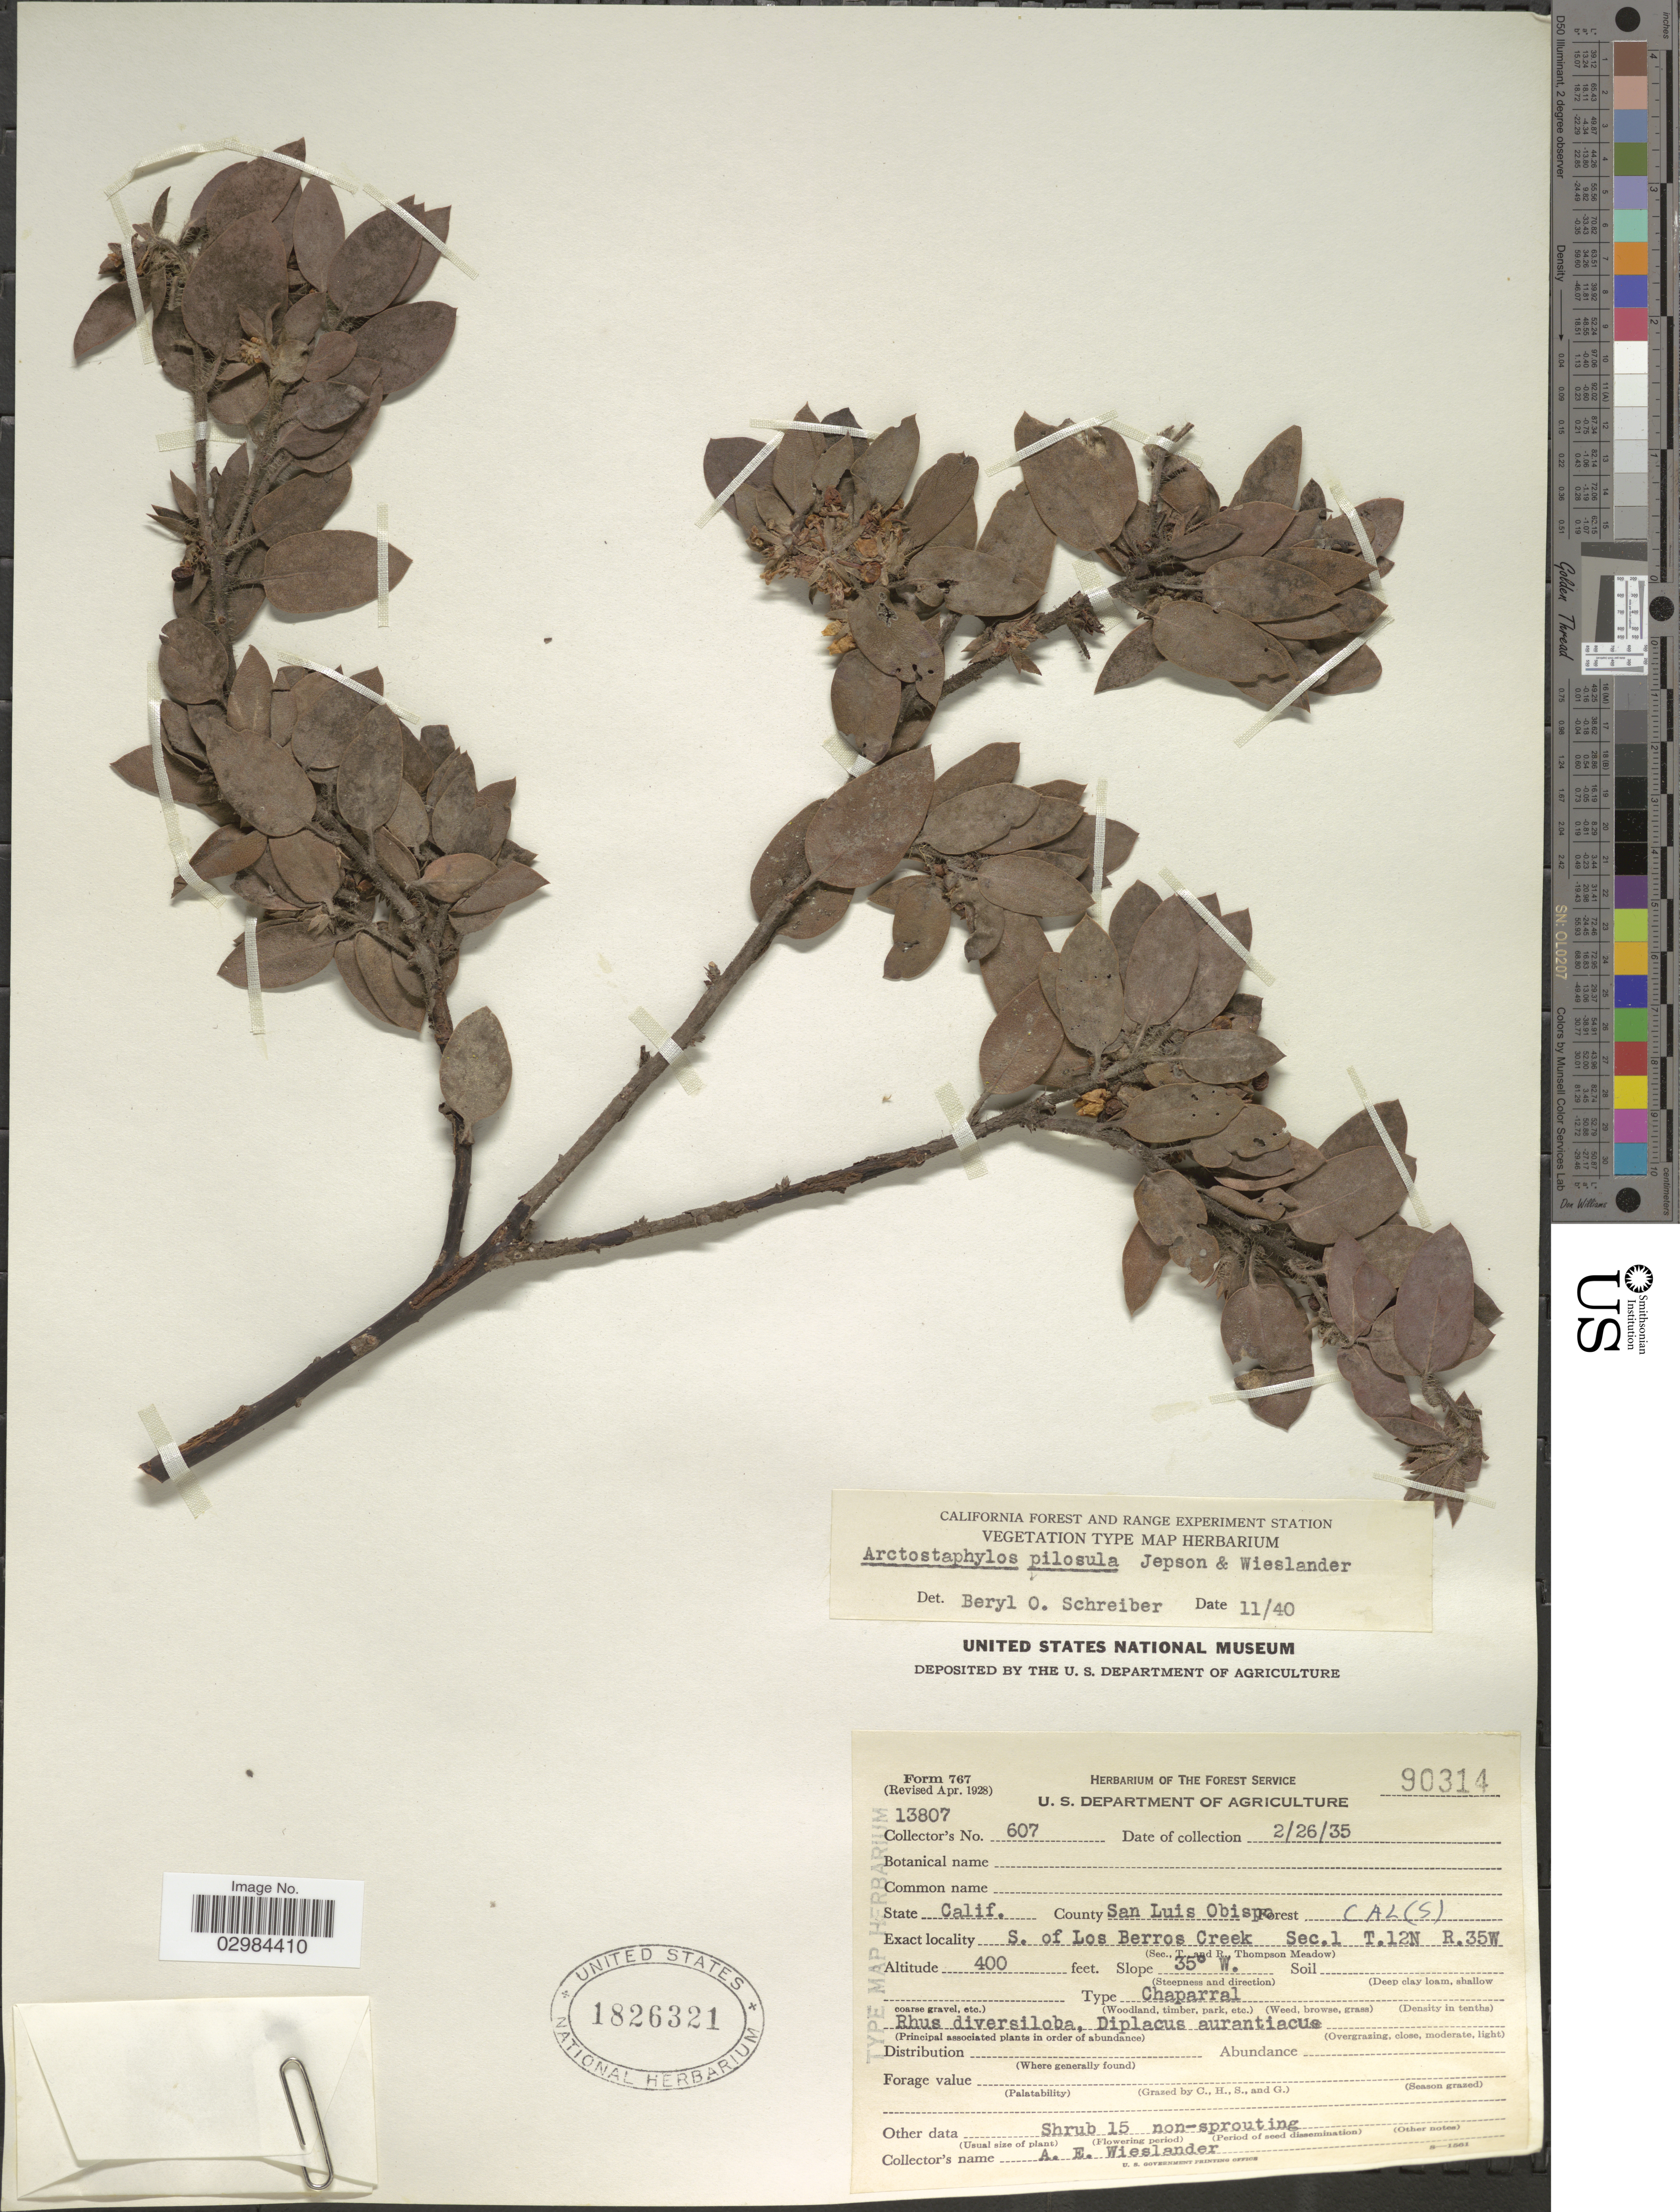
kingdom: Plantae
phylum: Tracheophyta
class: Magnoliopsida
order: Ericales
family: Ericaceae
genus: Arctostaphylos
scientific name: Arctostaphylos pilosula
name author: Jeps. & Wiesl.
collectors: A. E. Wieslander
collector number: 607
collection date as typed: Transcribed d/m/y: 26/2/35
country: United States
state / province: California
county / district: San Luis Obispo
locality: County San Luis Obispo, S. of Los Berros Creek Sec.1 T12N R35W.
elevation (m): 122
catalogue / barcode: US 1826321